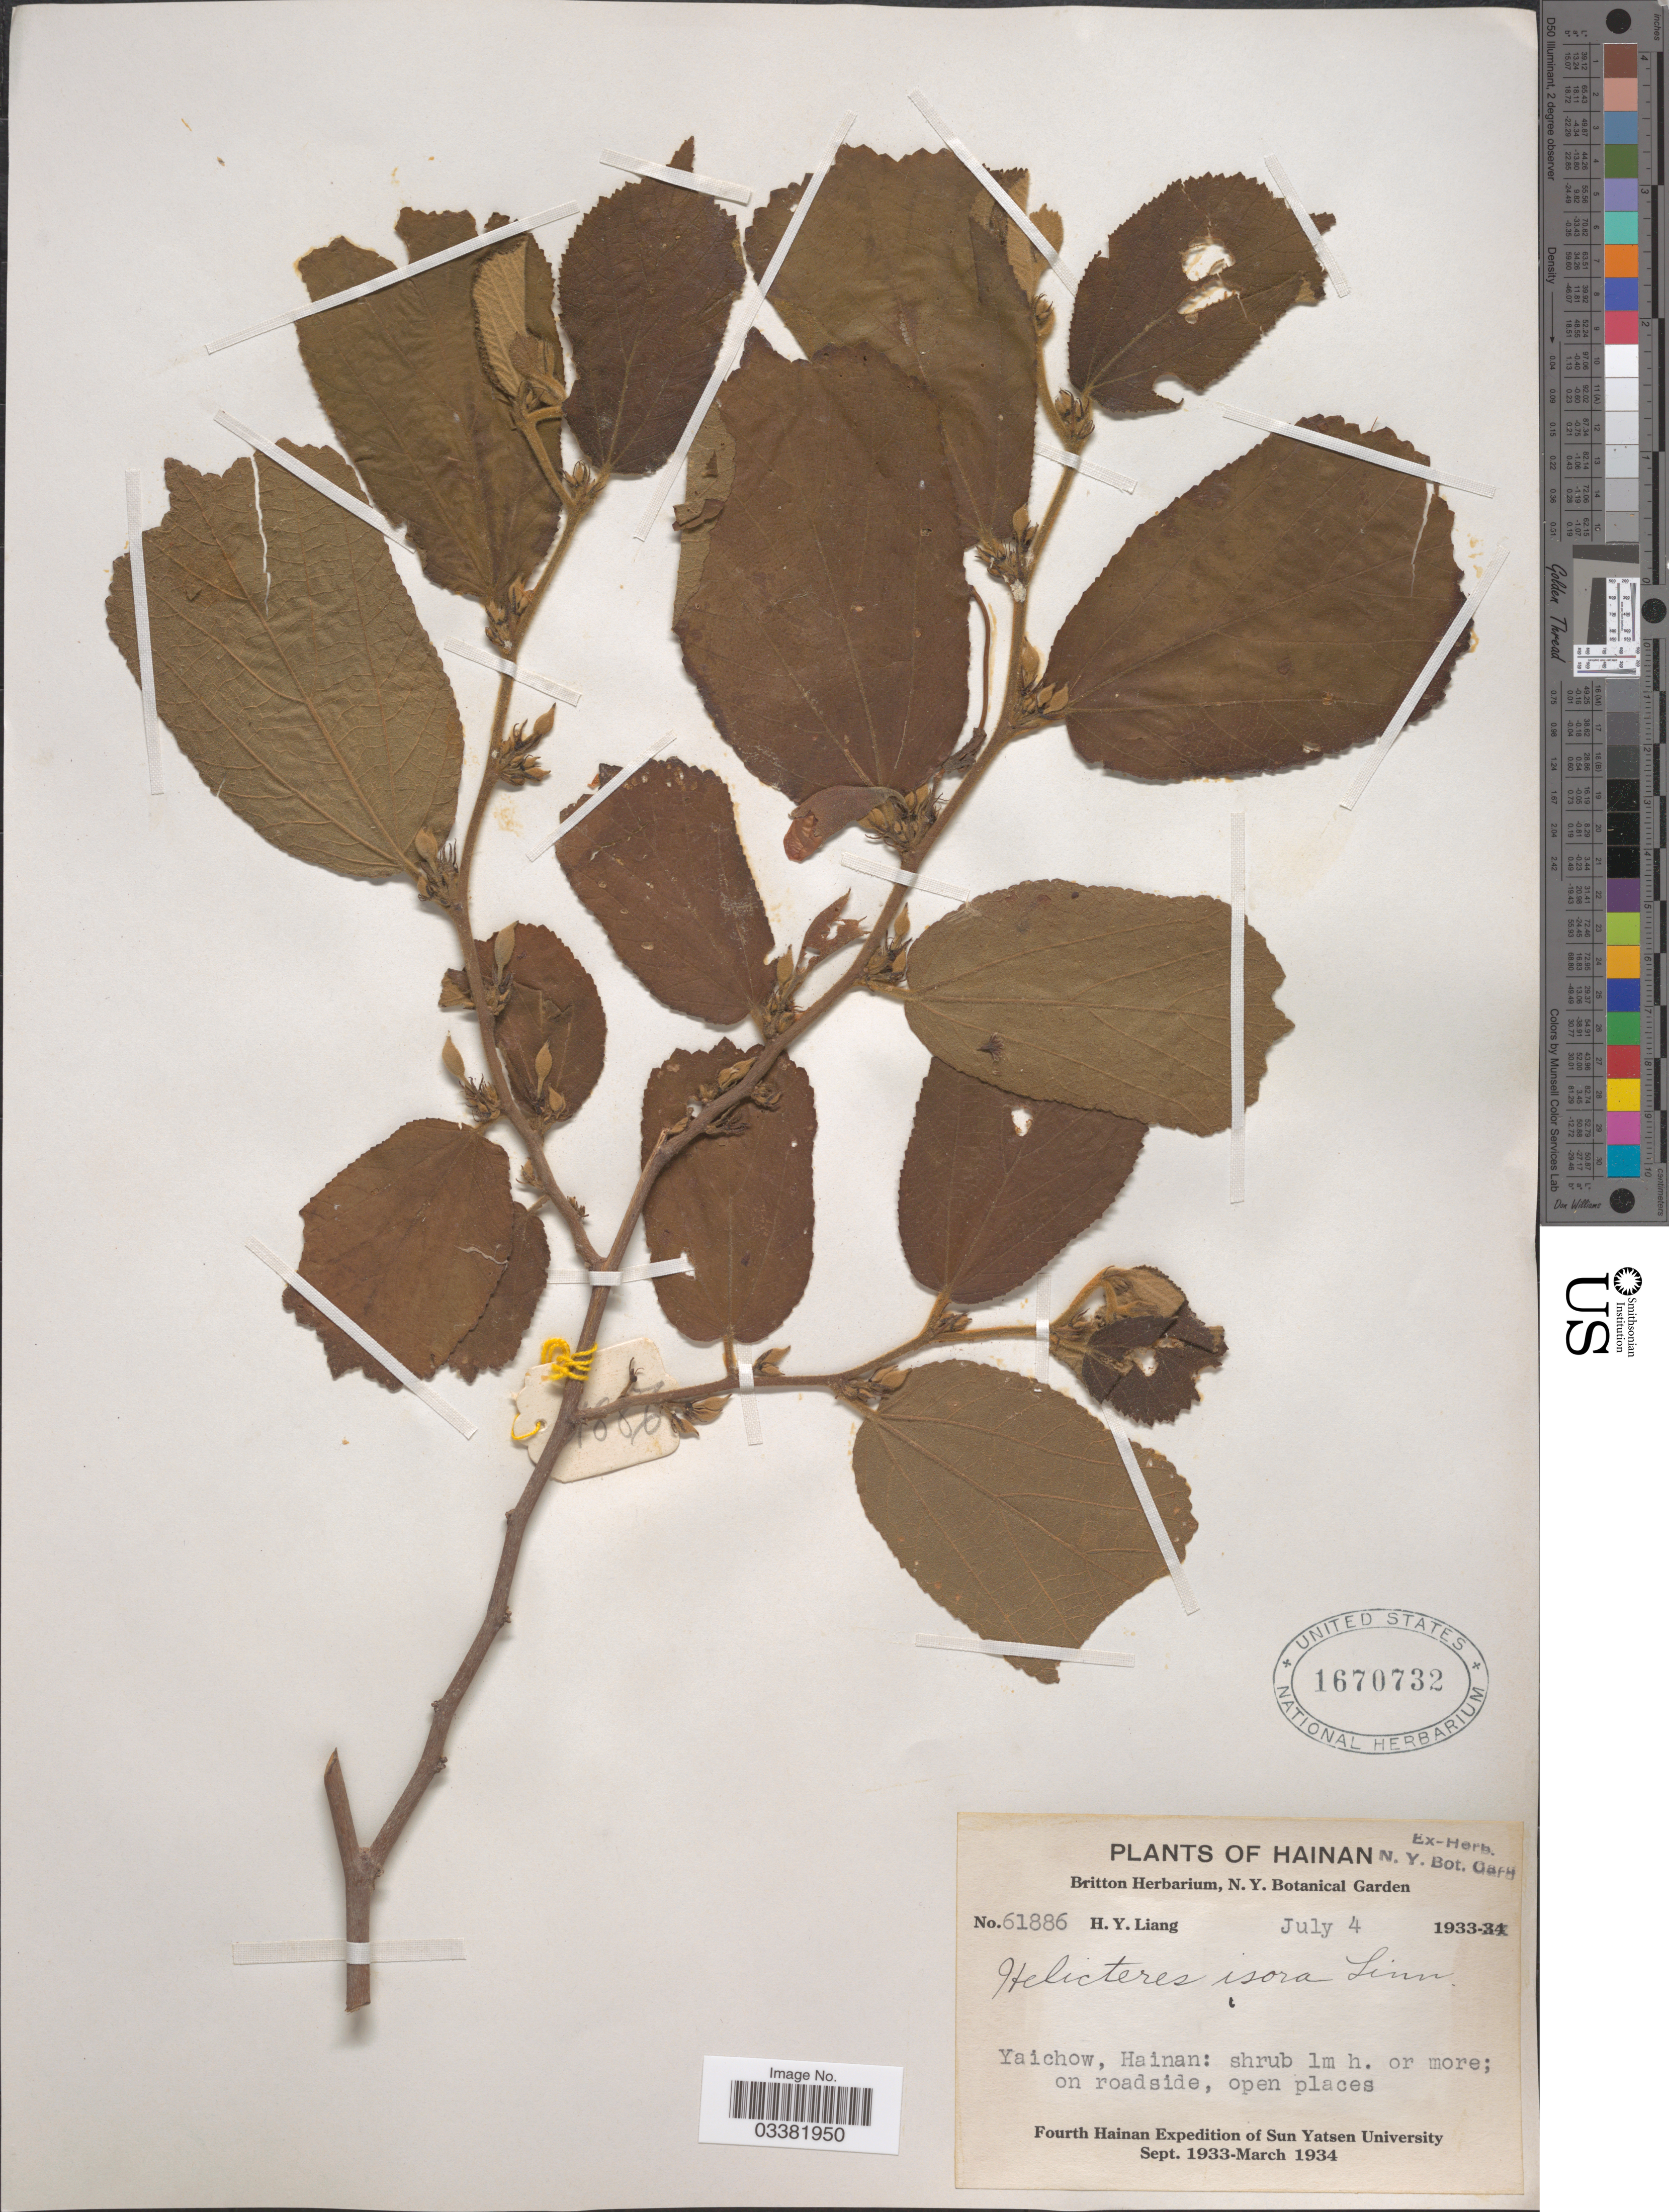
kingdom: Plantae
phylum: Tracheophyta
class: Magnoliopsida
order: Malvales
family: Malvaceae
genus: Helicteres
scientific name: Helicteres isora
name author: L.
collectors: H. Y. Liang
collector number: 61886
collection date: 1933-07-04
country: China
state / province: Hainan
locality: Yaichow.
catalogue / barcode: US 1670732